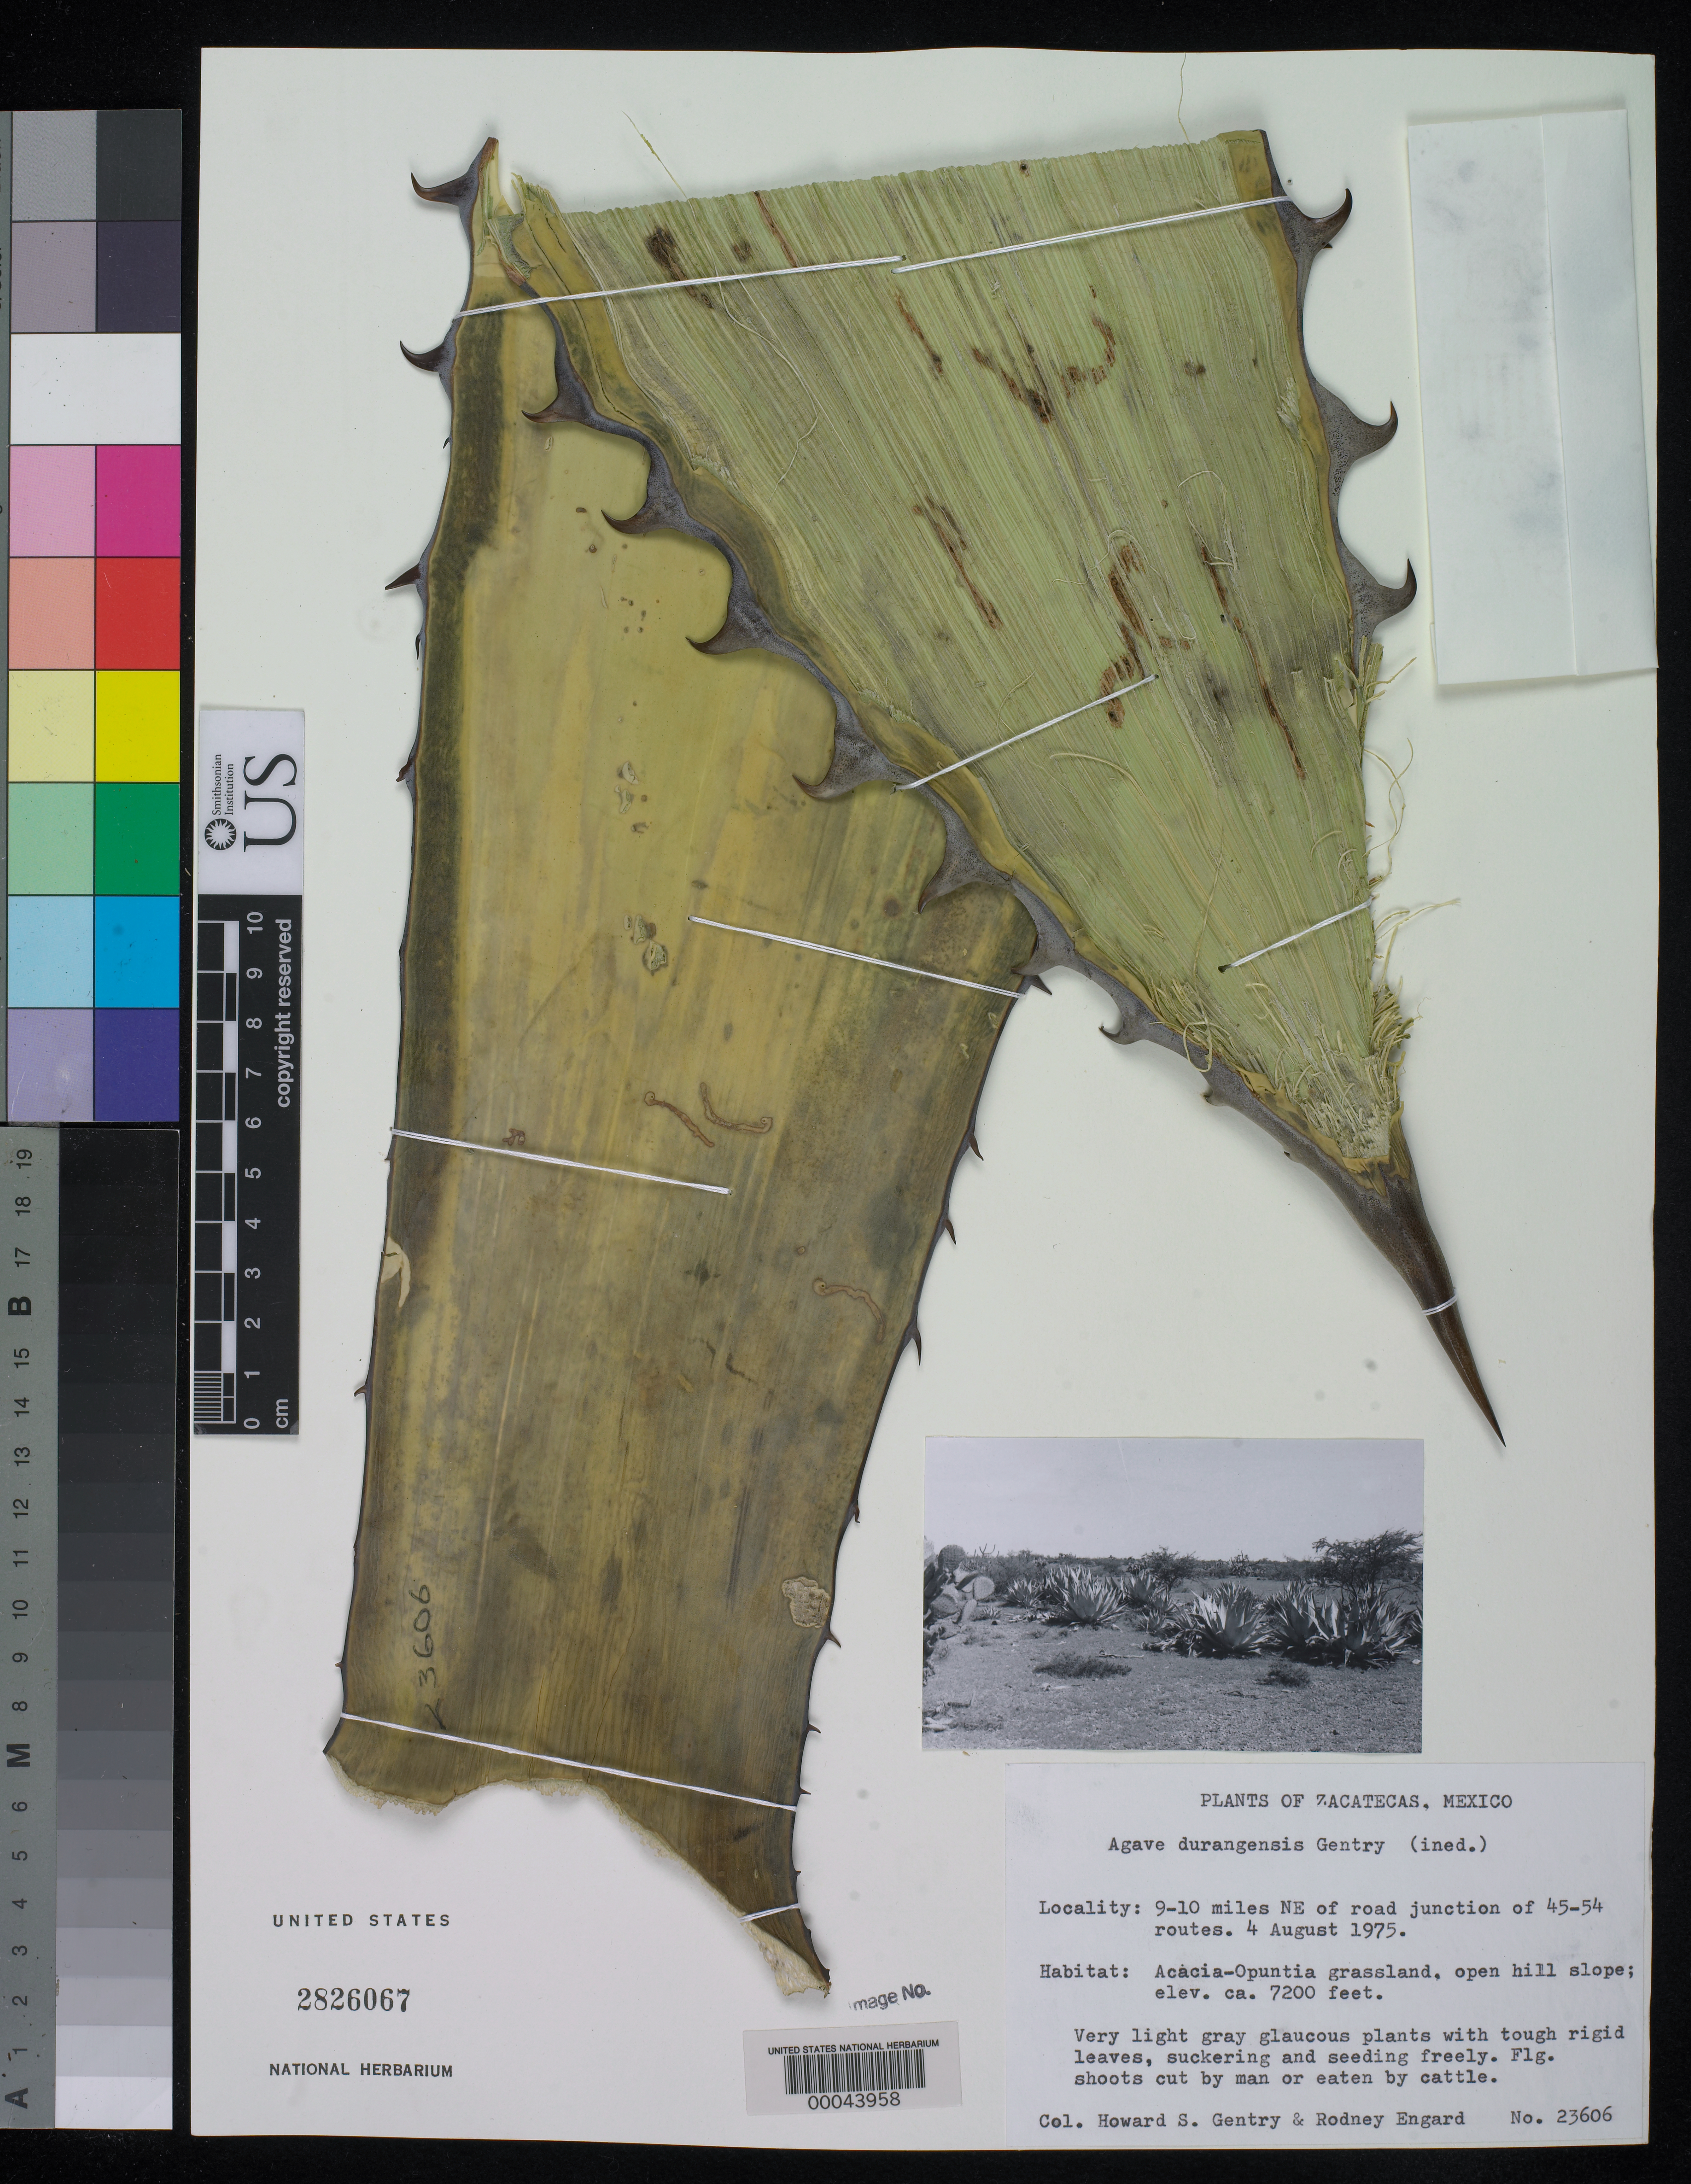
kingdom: Plantae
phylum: Tracheophyta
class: Liliopsida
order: Asparagales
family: Asparagaceae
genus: Agave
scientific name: Agave durangensis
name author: Gentry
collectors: H. S. Gentry & R. Engard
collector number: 23606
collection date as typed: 04 Aug 1975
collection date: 1975-08-04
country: Mexico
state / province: Zacatecas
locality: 9-10 mi NE of road junction of 45-54 routes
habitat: Acacia-opuntia grassland, open hill slope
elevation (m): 2195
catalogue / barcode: US 2826067